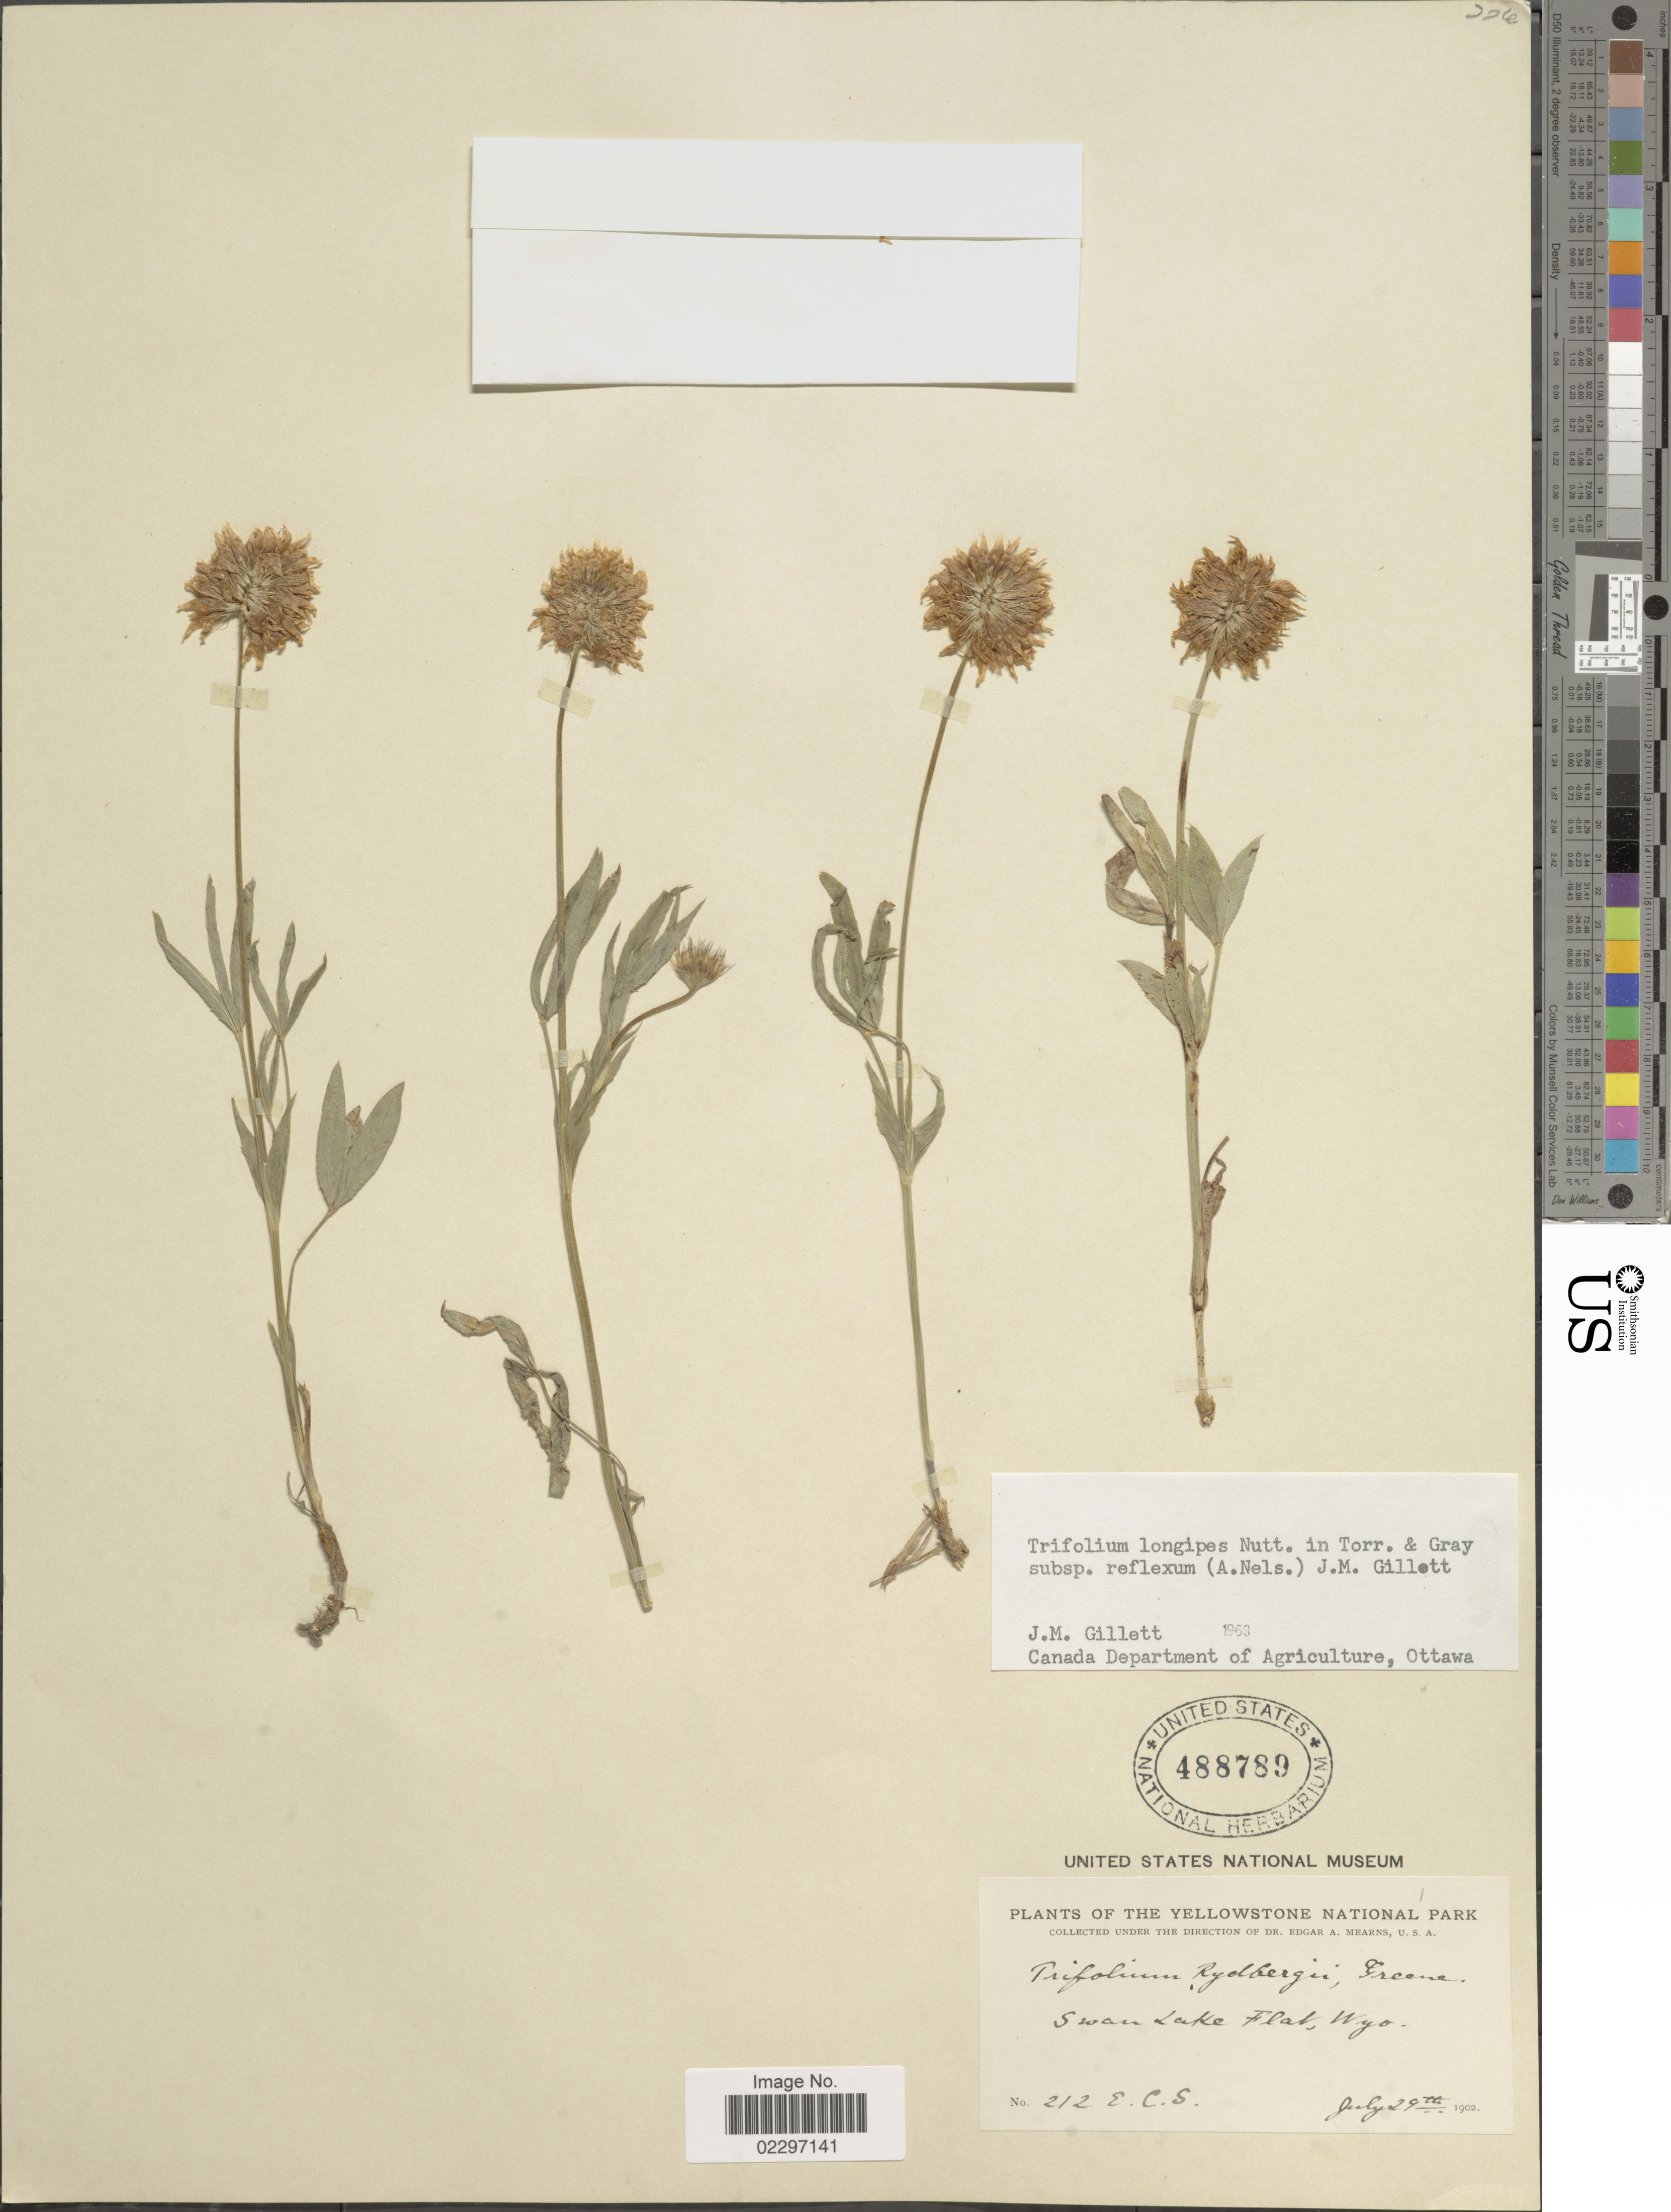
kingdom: Plantae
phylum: Tracheophyta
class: Magnoliopsida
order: Fabales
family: Fabaceae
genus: Trifolium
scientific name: Trifolium longipes subsp. reflexum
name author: (A. Nelson) J.M. Gillet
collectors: E. C. Smith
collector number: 212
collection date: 1902-07-29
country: United States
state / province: Wyoming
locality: Yellowstone National Park. Swan Lake Flat, Wyo.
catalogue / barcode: US 488789